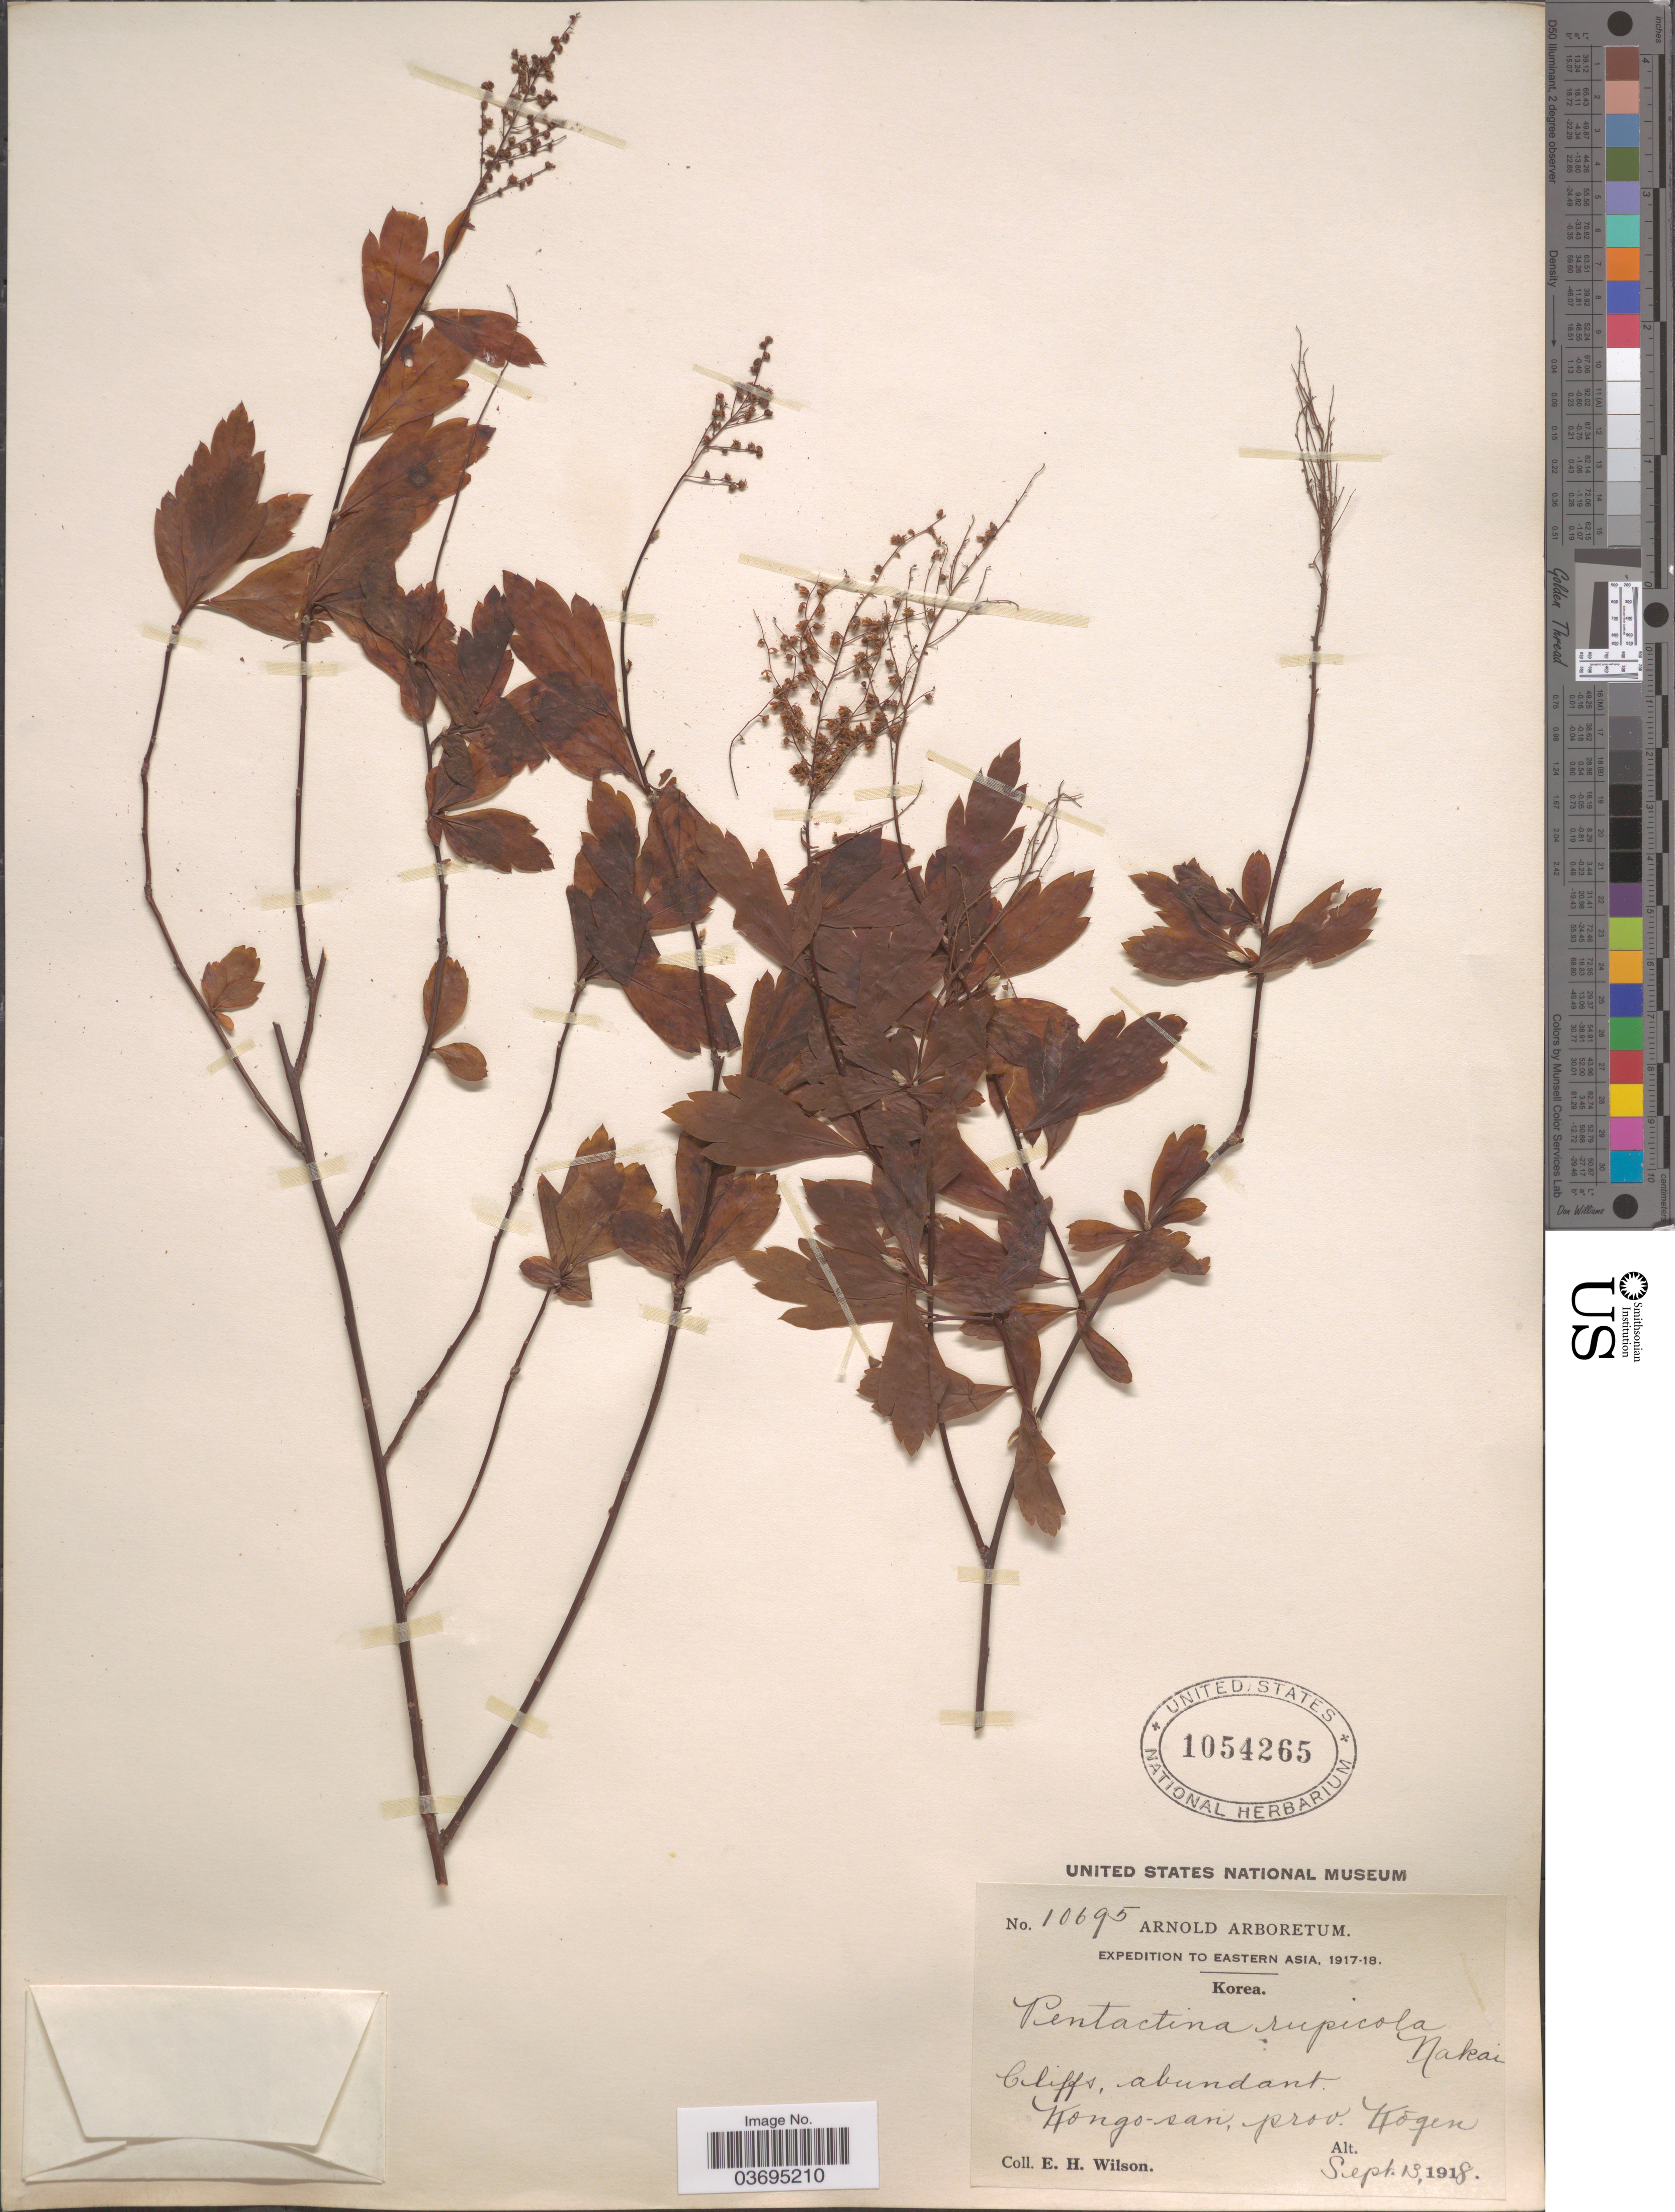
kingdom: Plantae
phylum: Tracheophyta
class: Magnoliopsida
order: Rosales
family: Rosaceae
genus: Pentactina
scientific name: Pentactina rupicola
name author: Nakai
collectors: E. Wilson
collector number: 10695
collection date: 1918-09-13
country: North Korea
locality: Eastern Asia. Kongo-san, prov. Kōgen.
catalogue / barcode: US 1054265